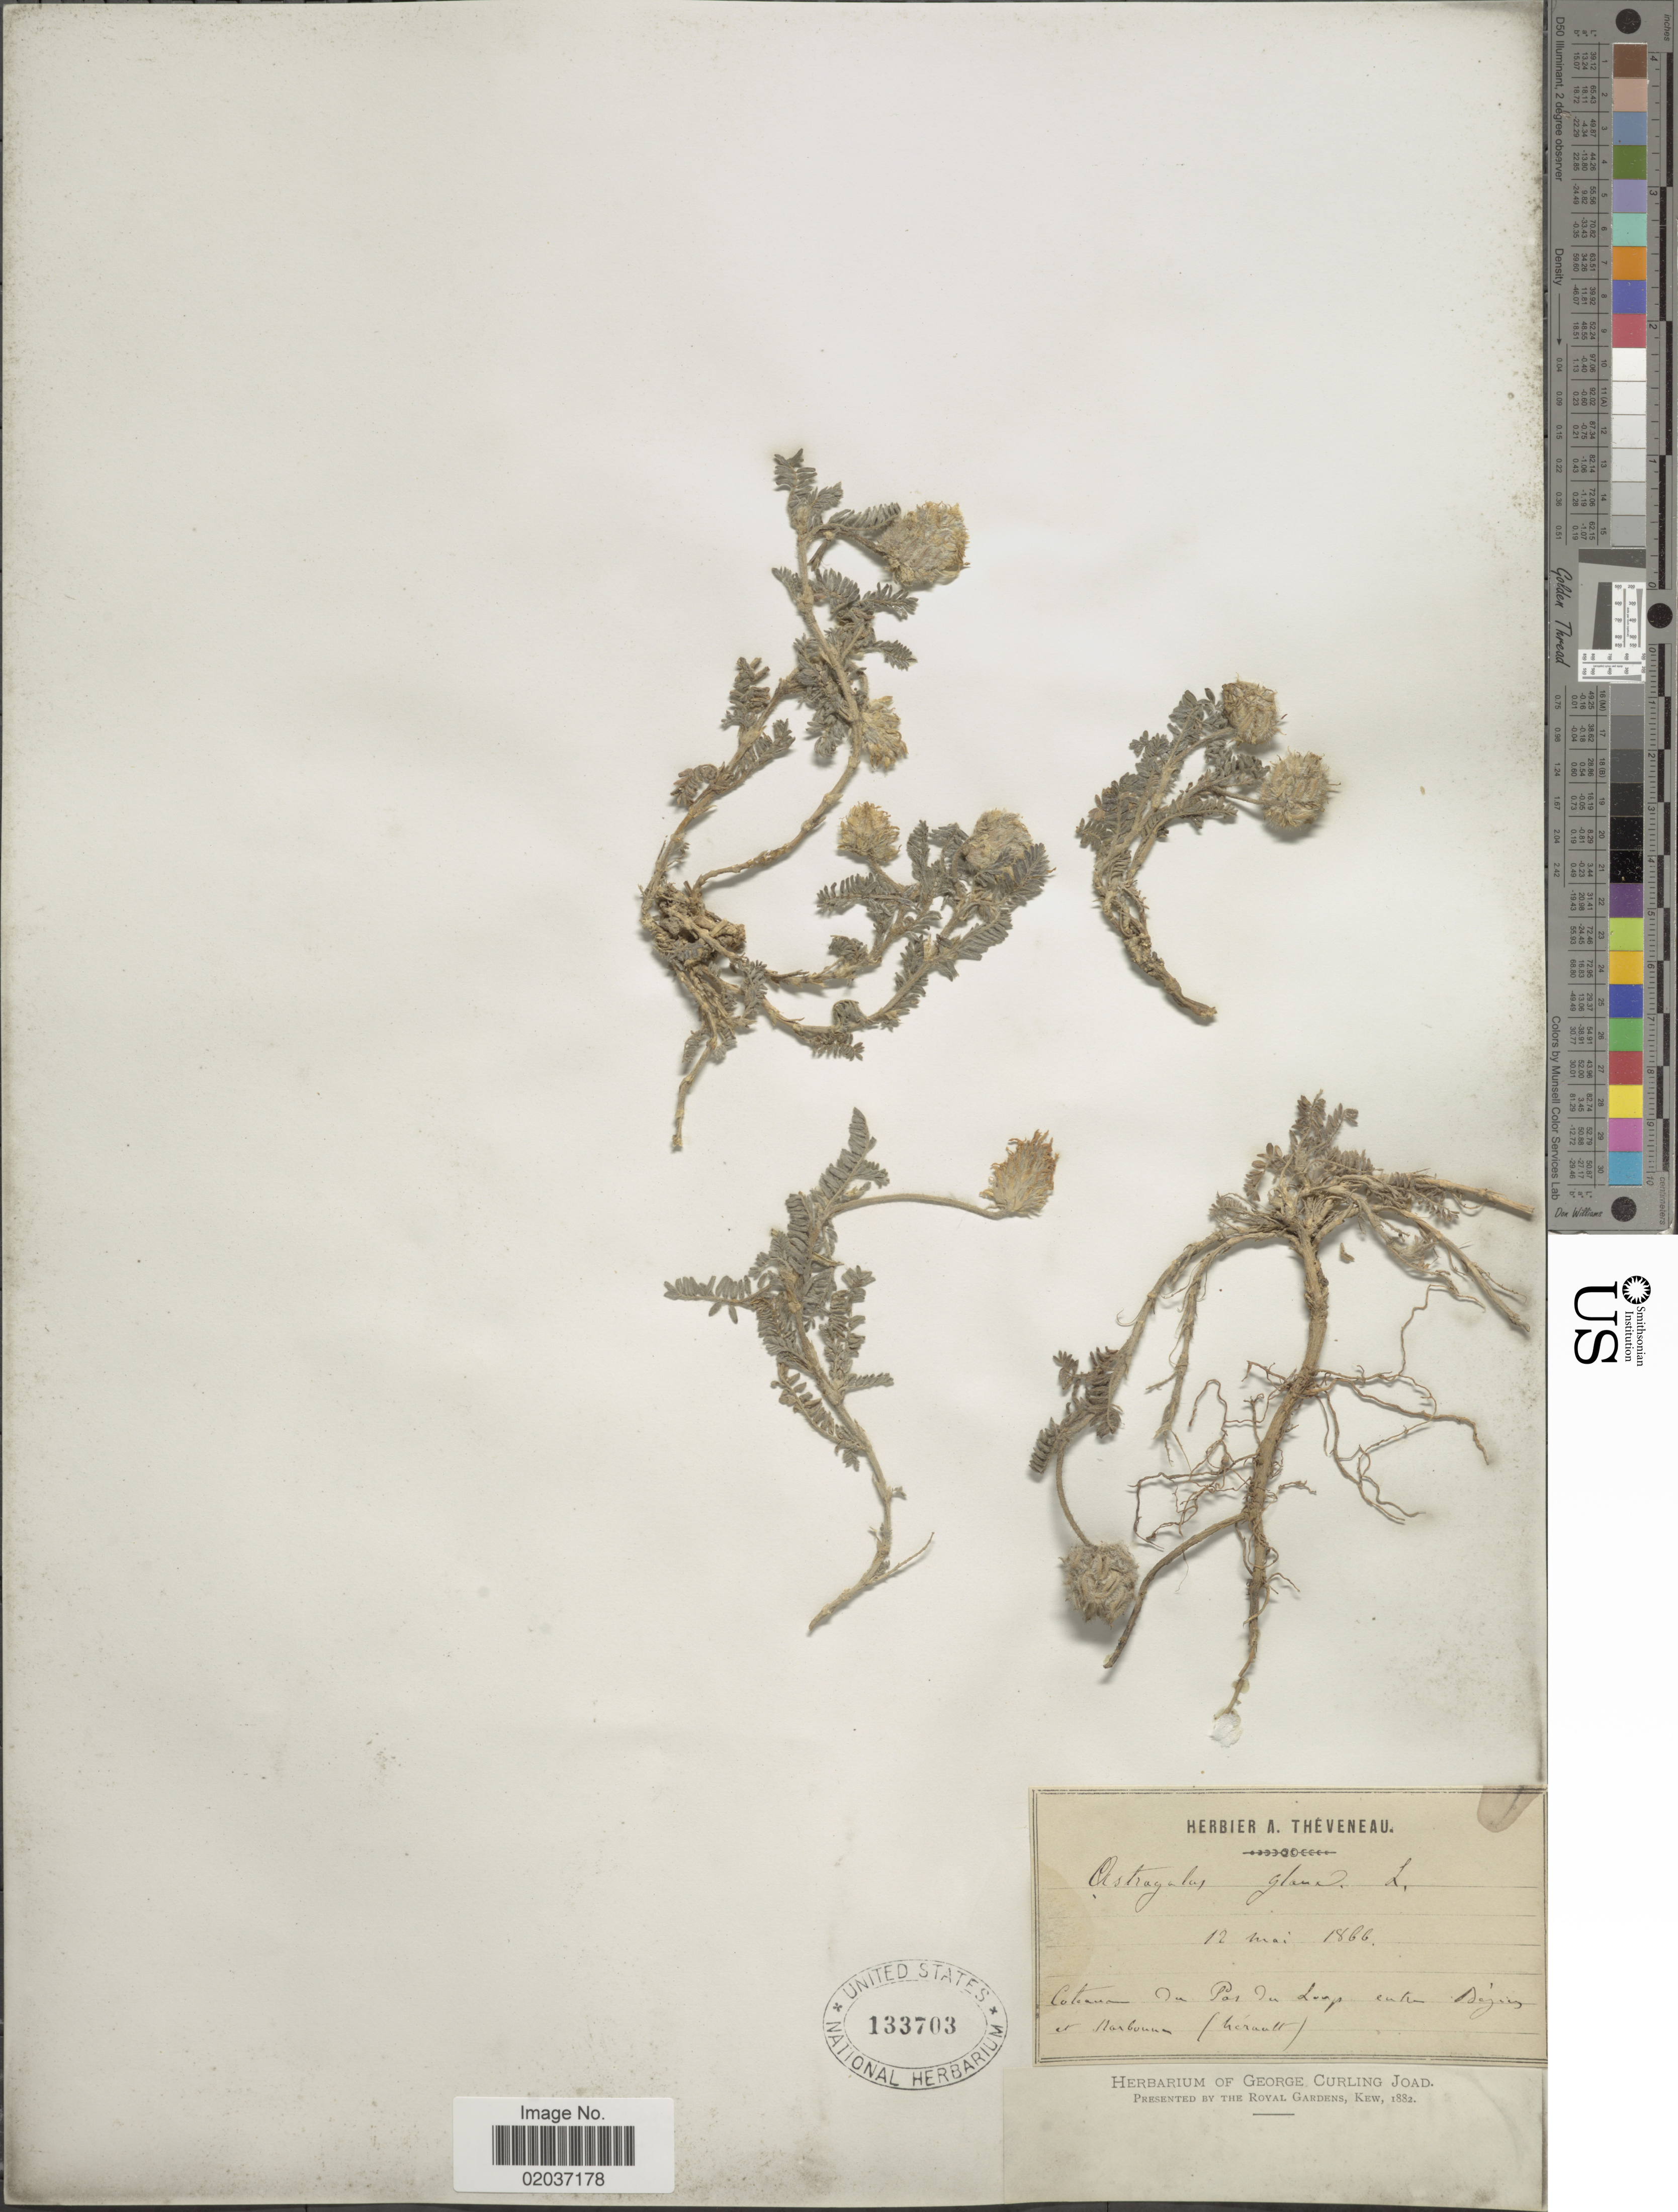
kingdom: Plantae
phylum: Tracheophyta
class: Magnoliopsida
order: Fabales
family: Fabaceae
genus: Astragalus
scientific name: Astragalus glaux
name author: L.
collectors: ex herb. A. Theveneau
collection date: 1866-05-12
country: France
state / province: Occitanie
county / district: Hérault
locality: Coteaux du Pasdi Loux, entre Dej [illegible text] et Harbou [illegible text] (Hérault). [interpreted]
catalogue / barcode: US 133703